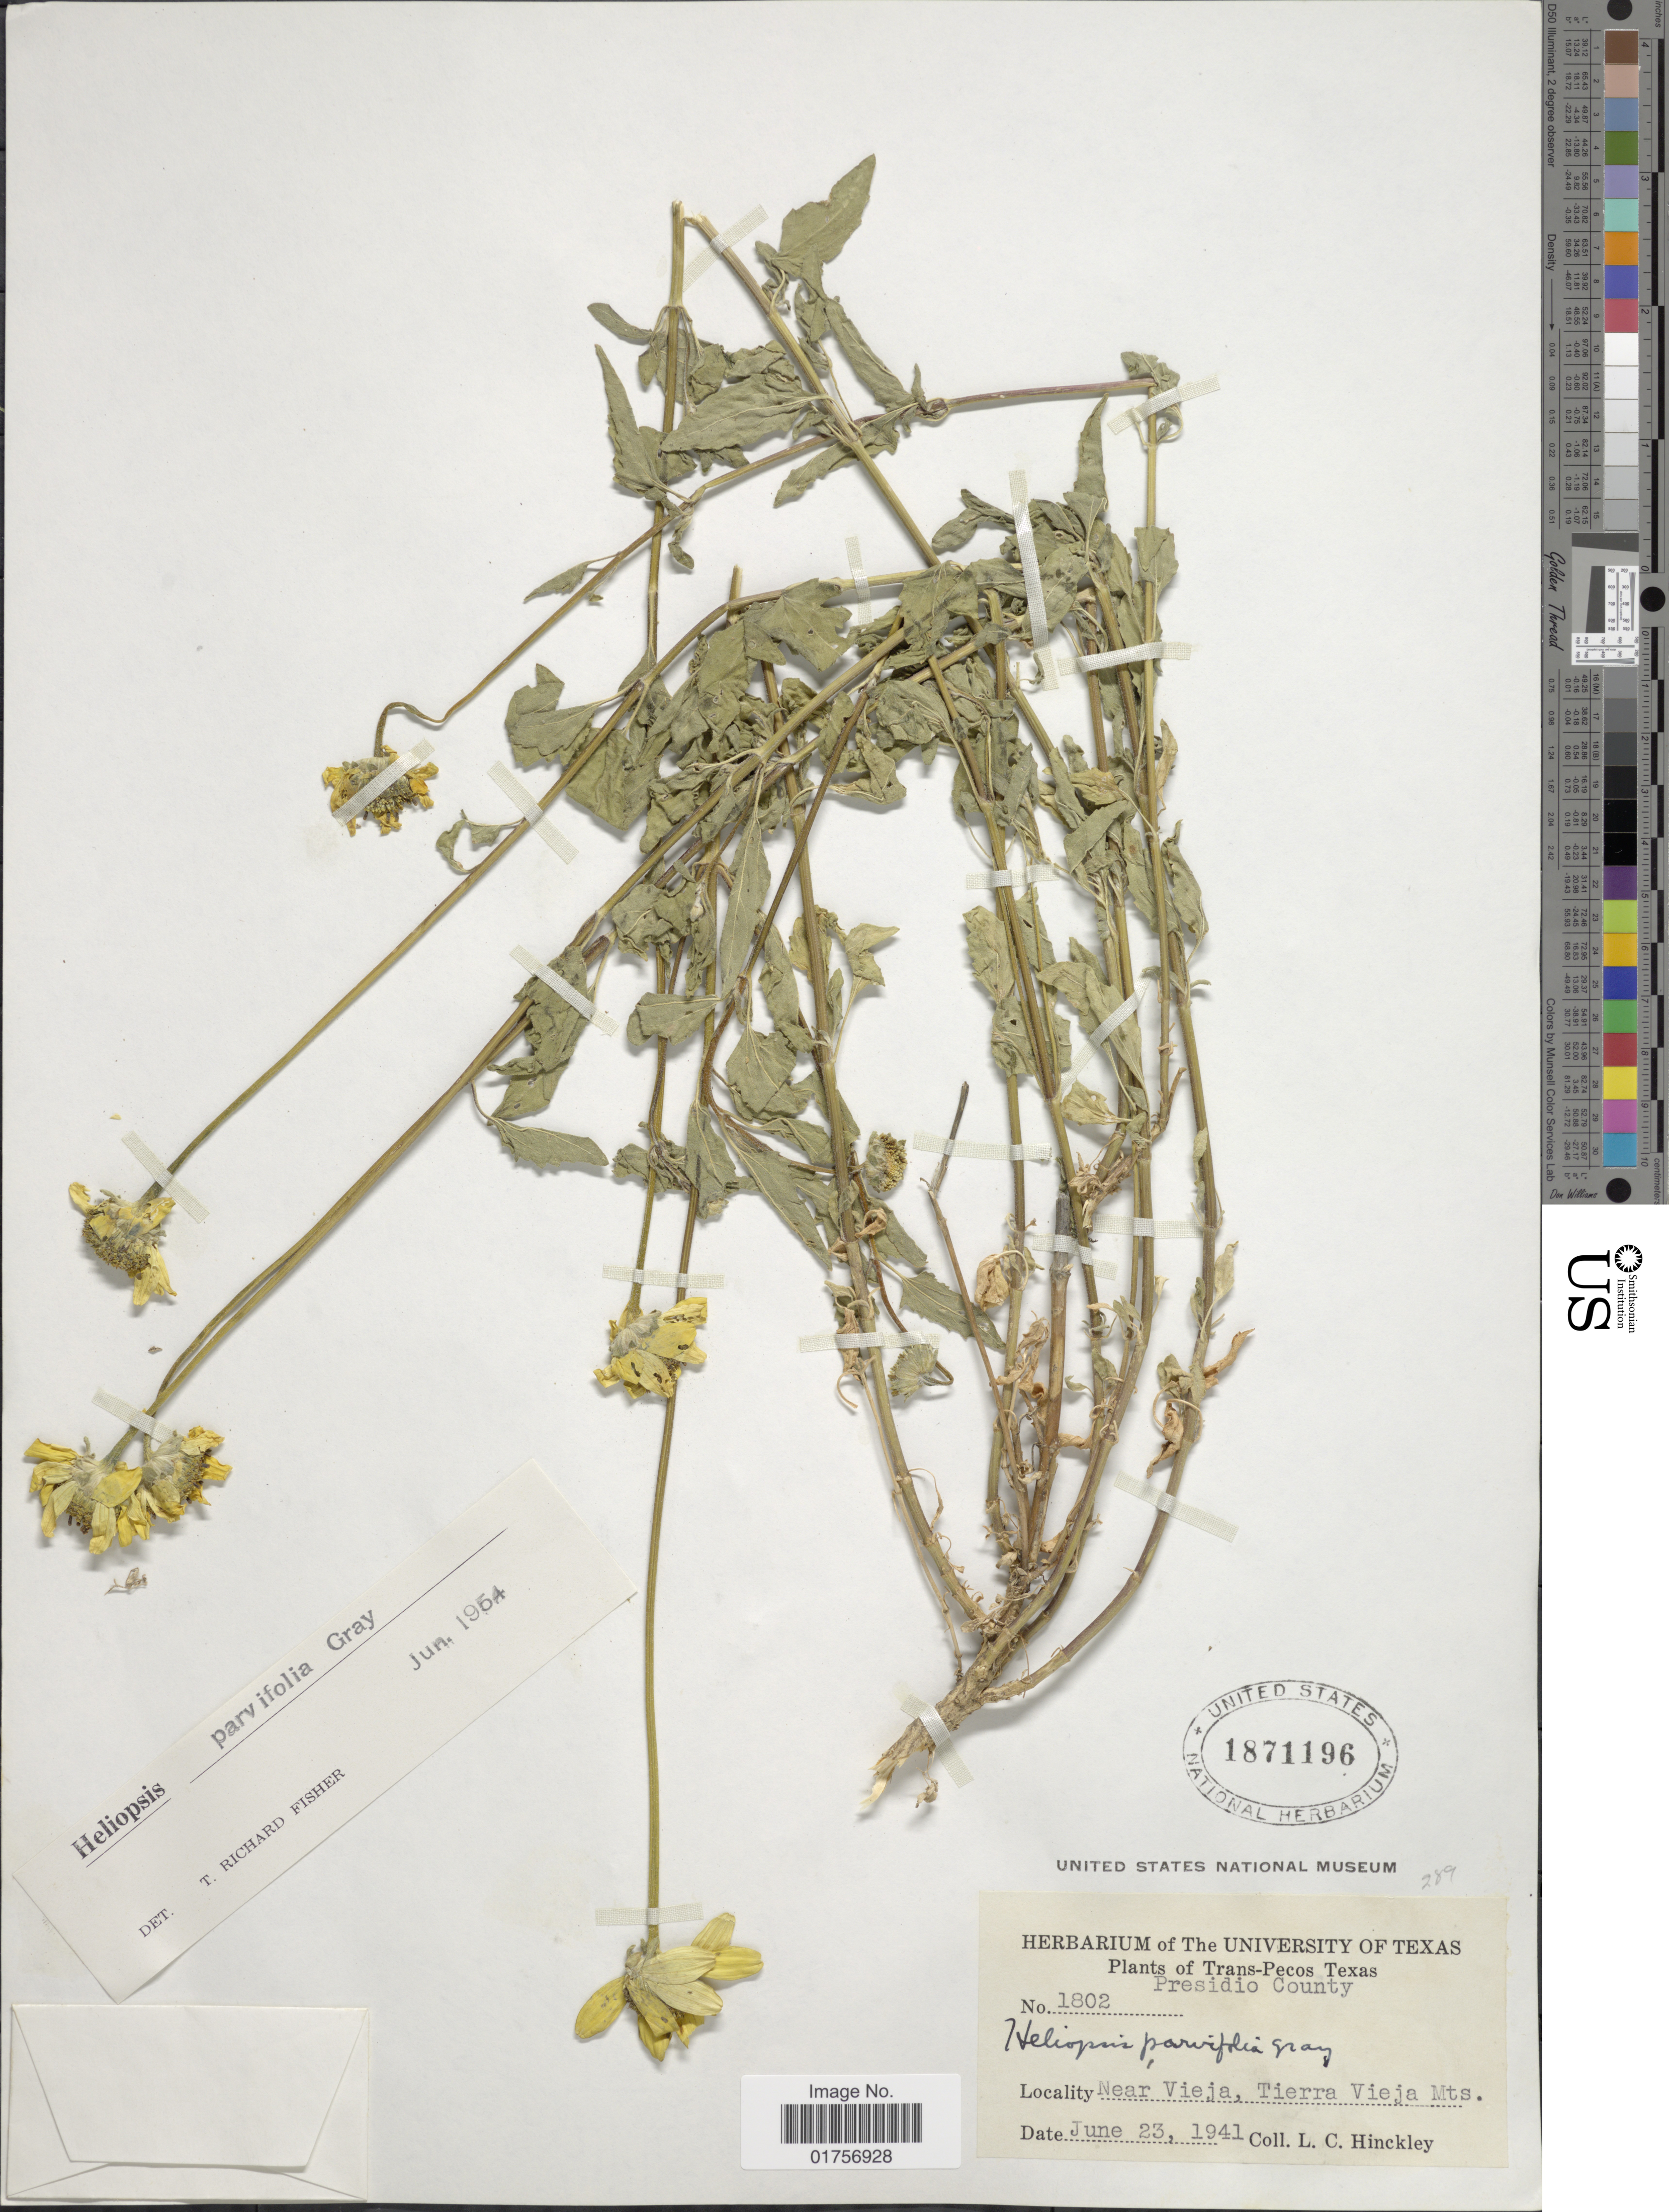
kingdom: Plantae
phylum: Tracheophyta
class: Magnoliopsida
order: Asterales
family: Asteraceae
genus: Heliopsis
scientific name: Heliopsis parvifolia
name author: A. Gray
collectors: L. Hinckley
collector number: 1802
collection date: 1941-06-23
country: United States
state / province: Texas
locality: Trans-Pecos Texas. Presidio County. Near Vieja, Tierra Vieja Mts.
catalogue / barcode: US 1871196